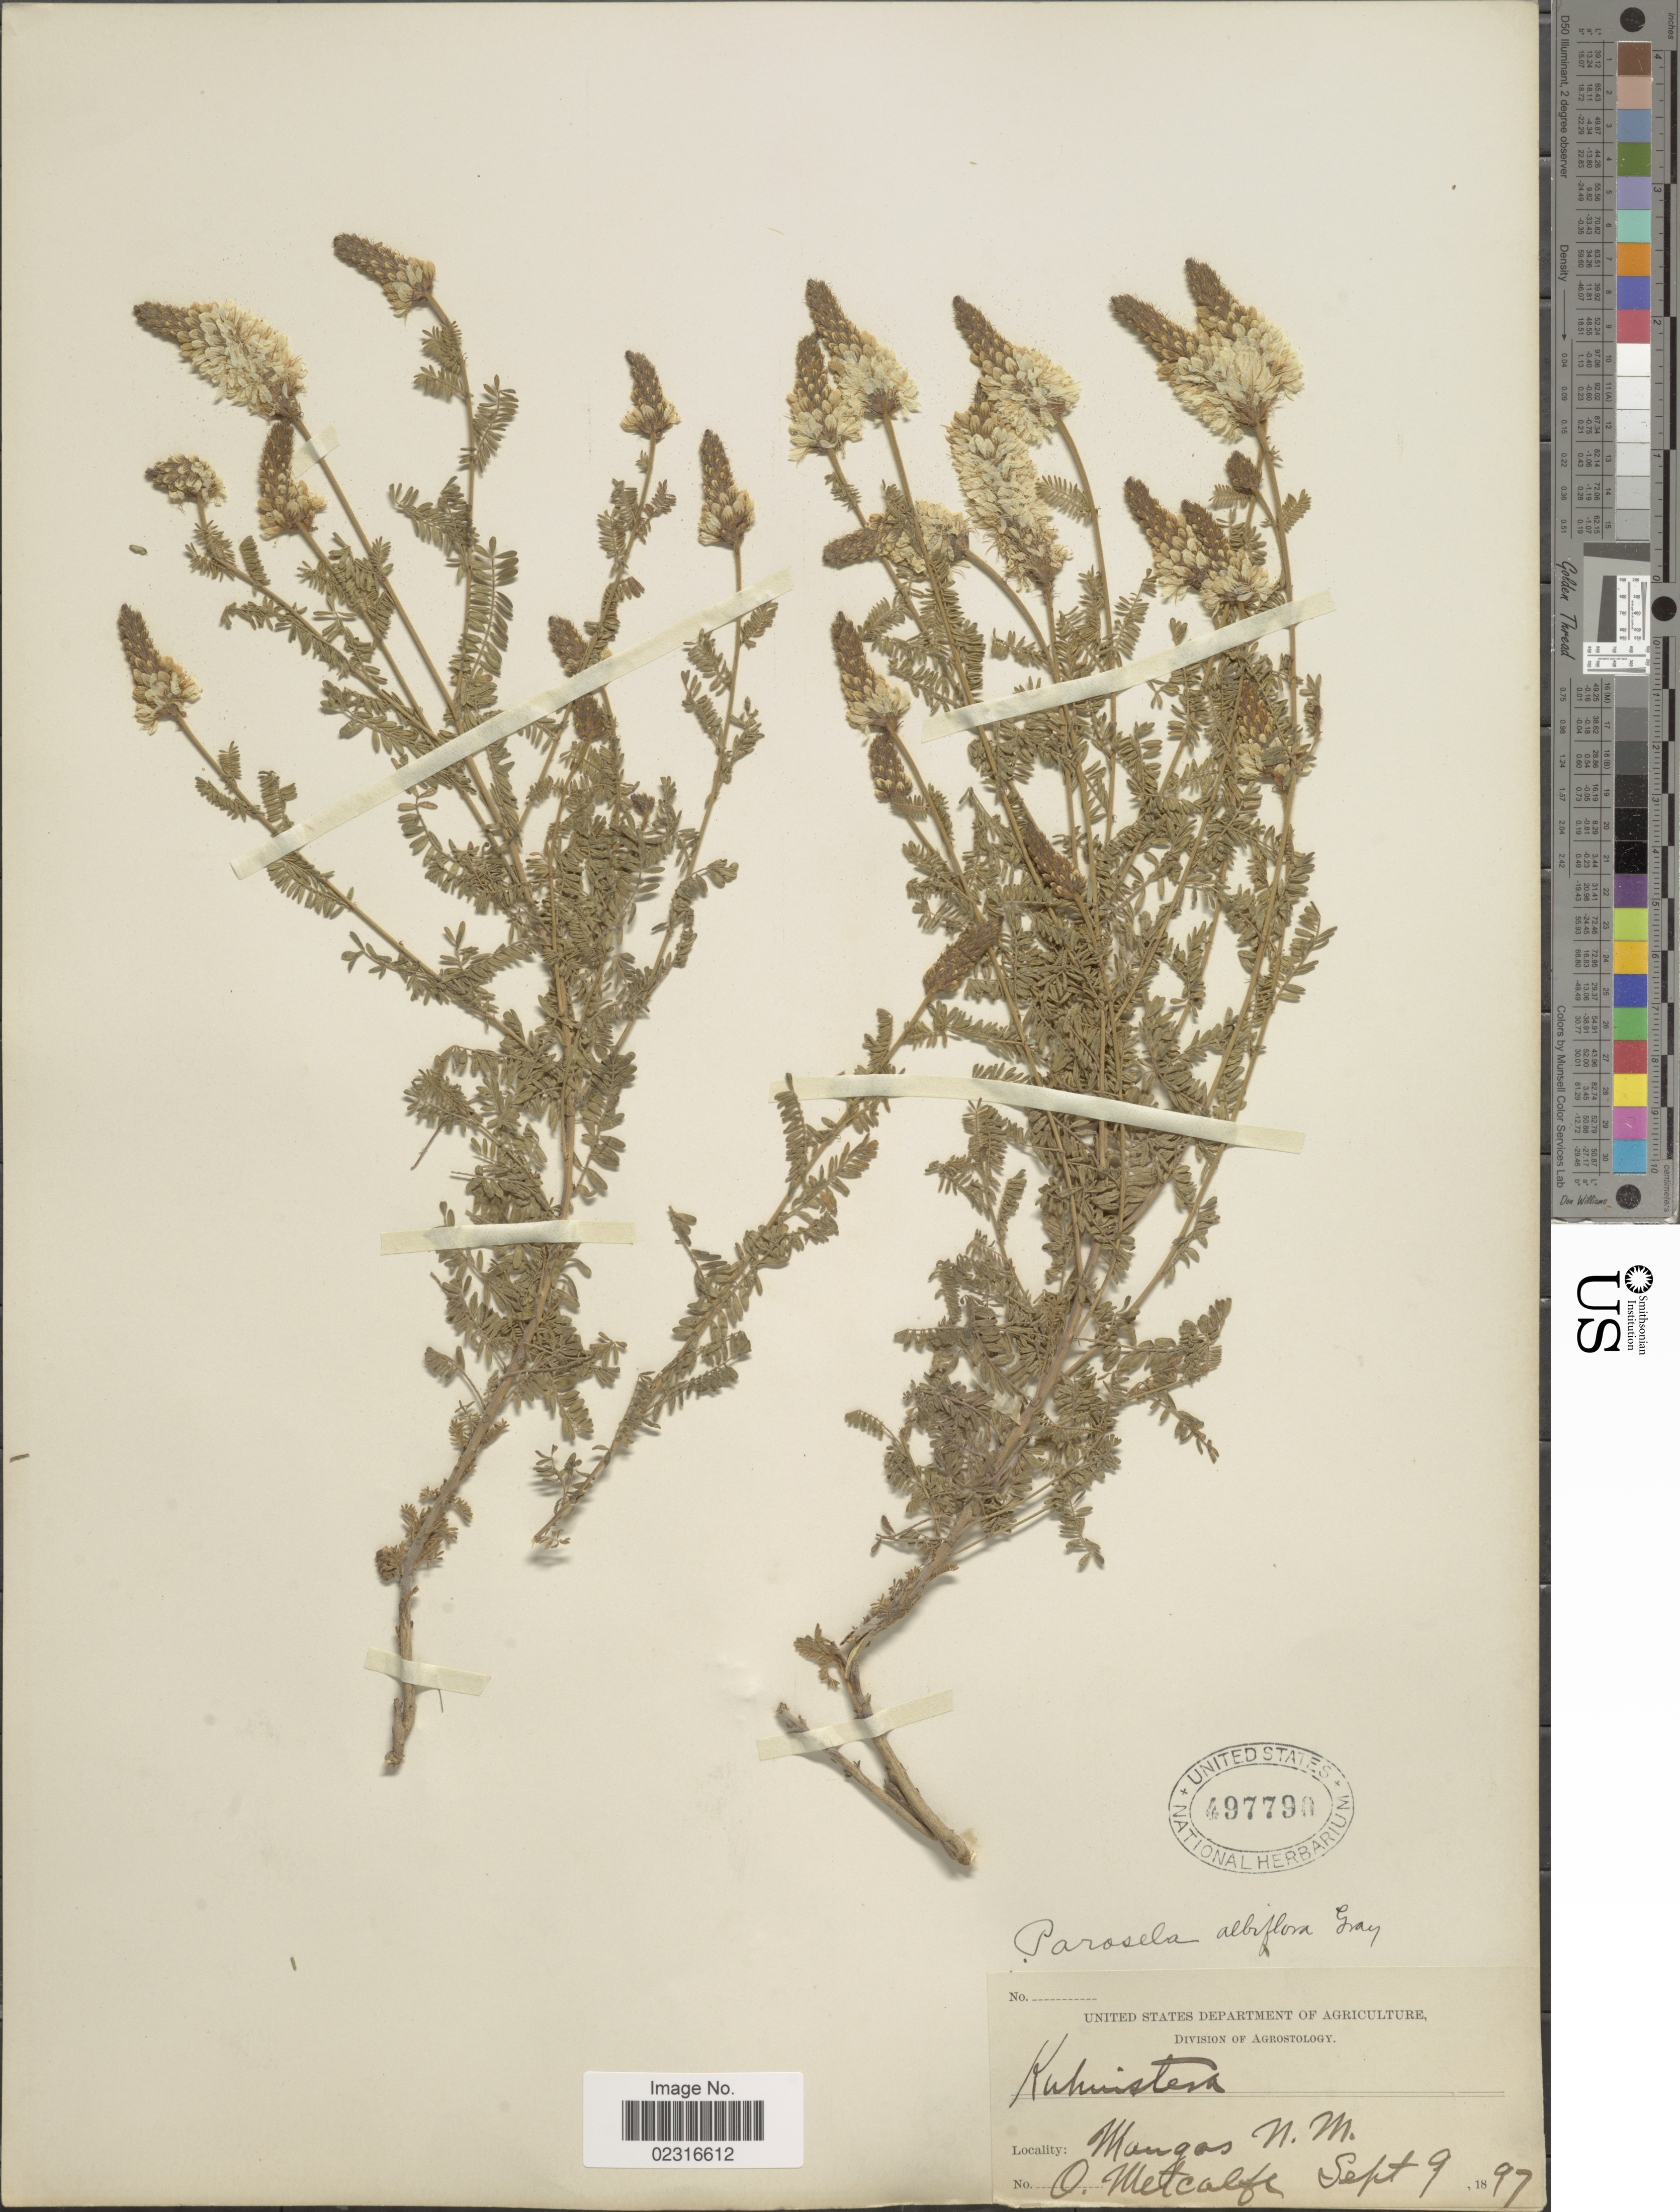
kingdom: Plantae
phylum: Tracheophyta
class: Magnoliopsida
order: Fabales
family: Fabaceae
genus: Dalea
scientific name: Dalea albiflora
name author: A. Gray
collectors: O. B. Metcalfe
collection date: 1897-09-09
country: United States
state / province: New Mexico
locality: Mangas, N.M.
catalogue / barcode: US 497790